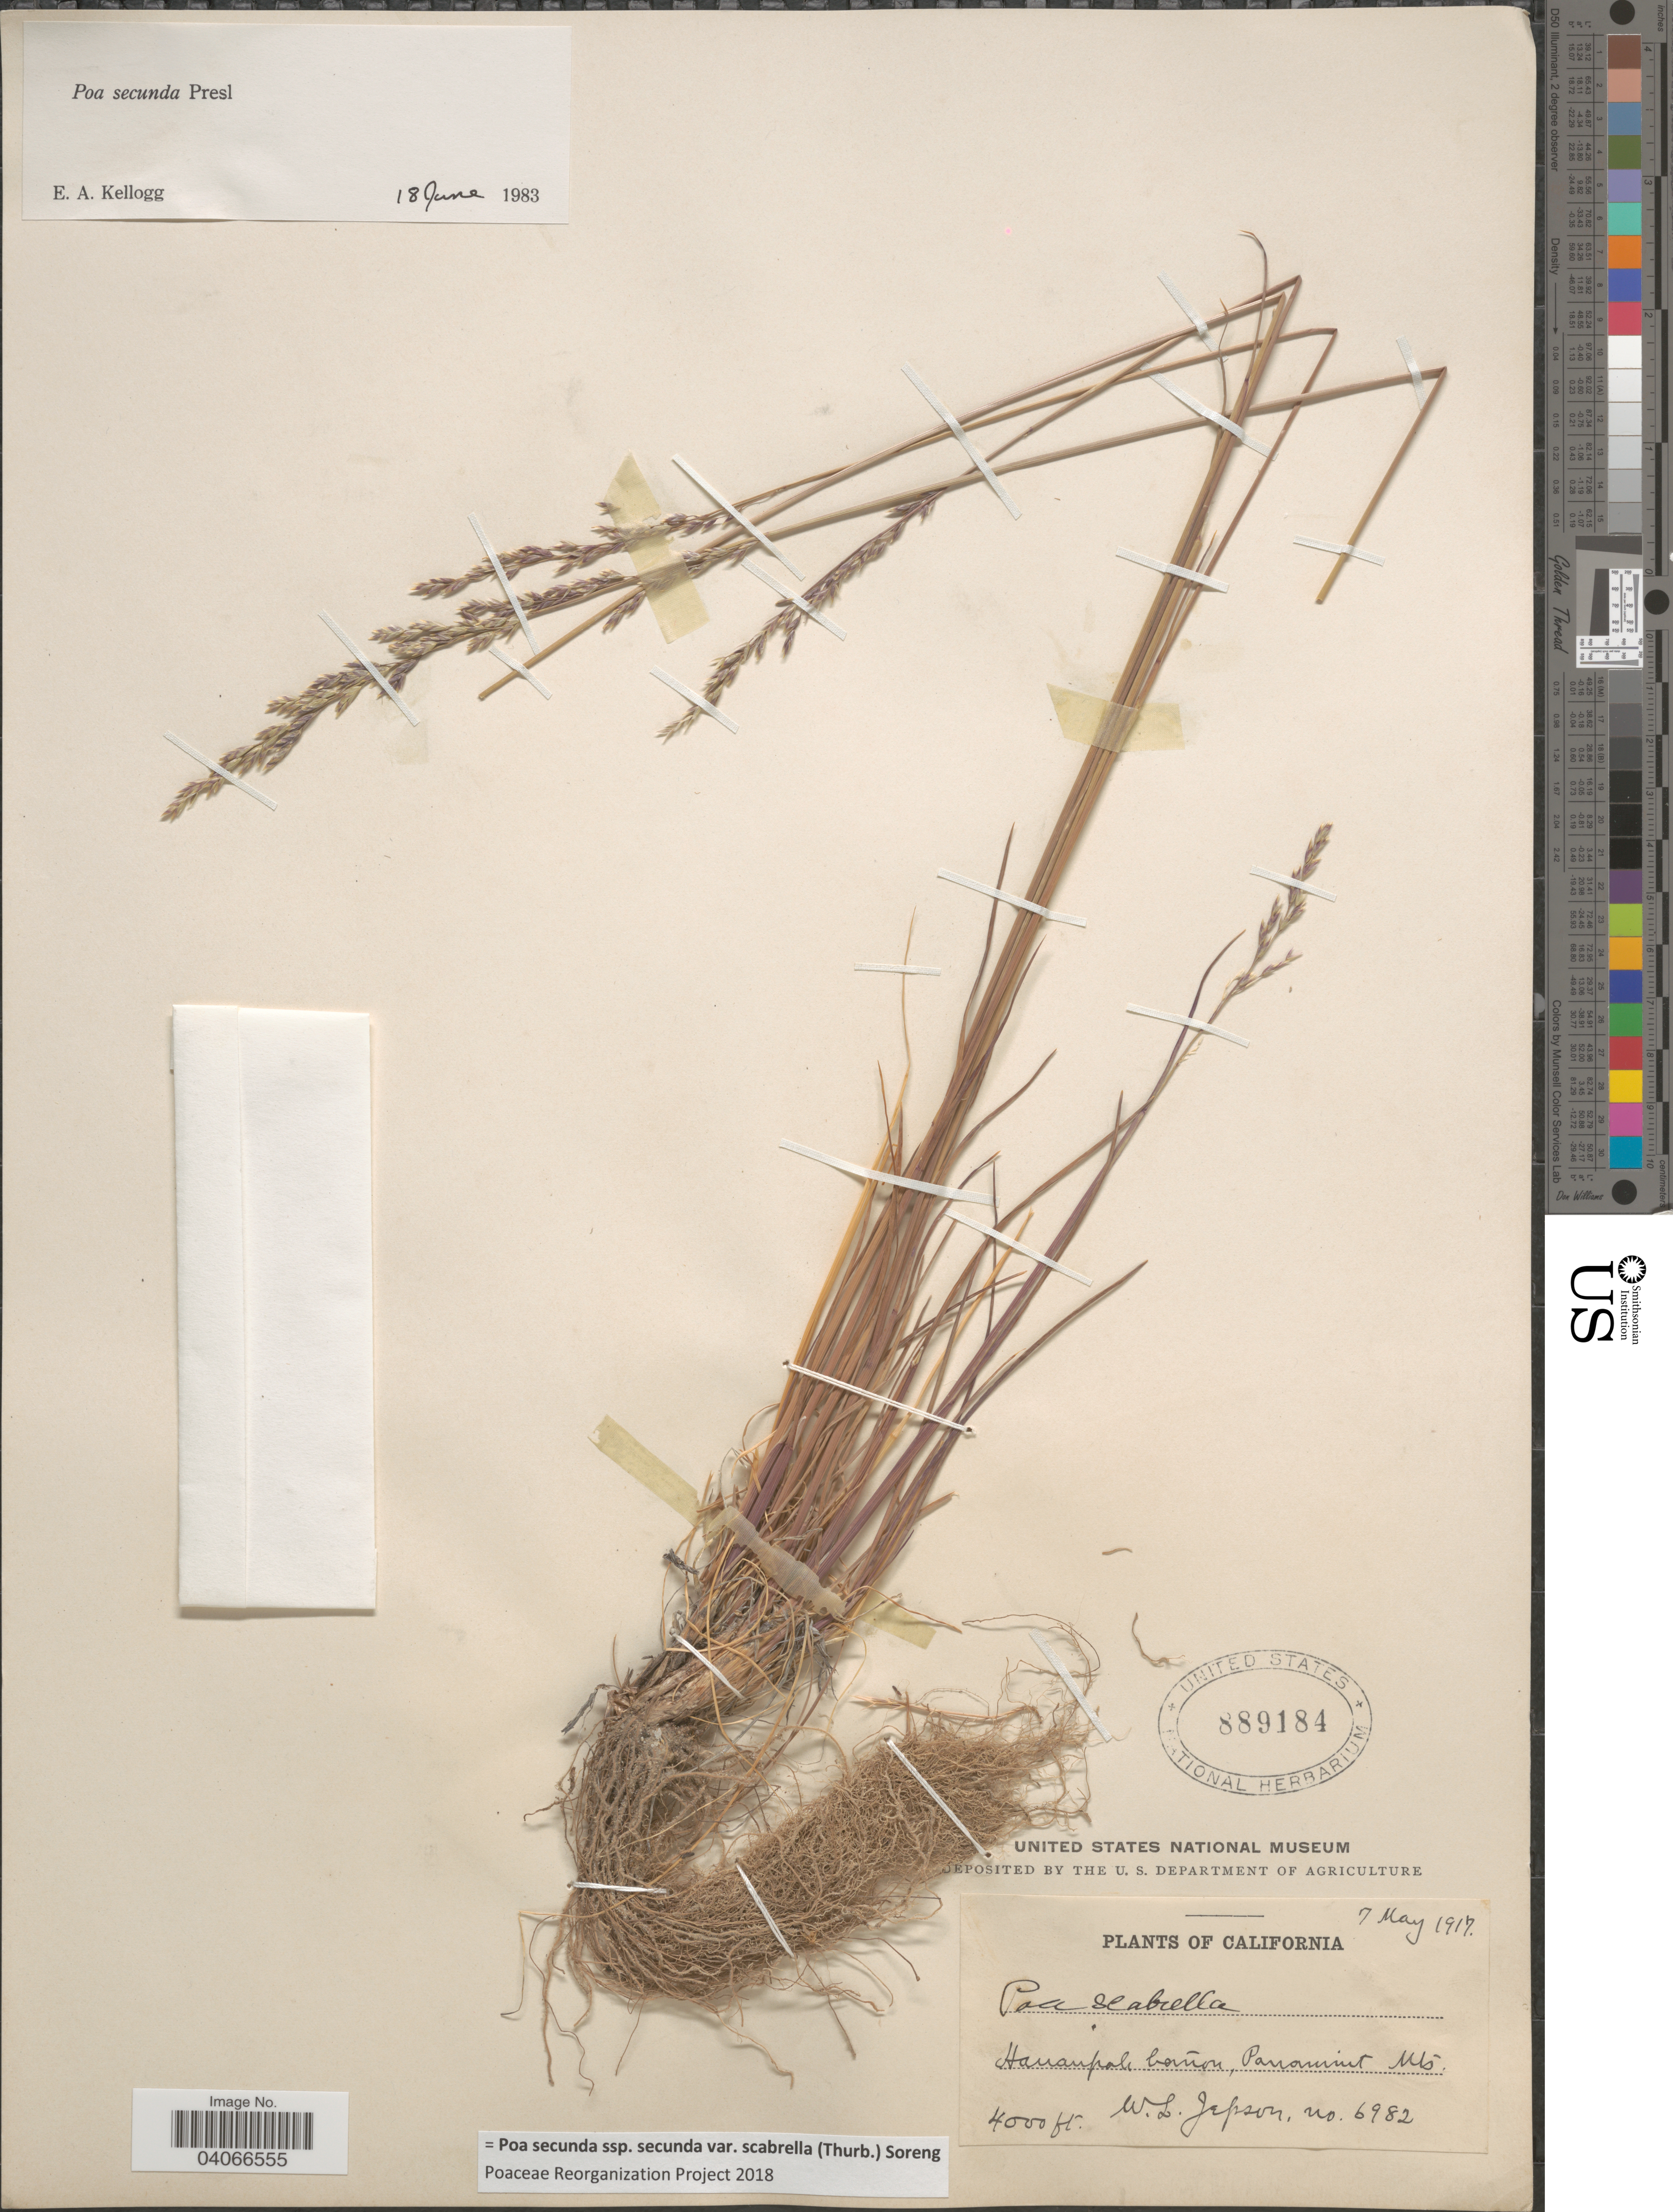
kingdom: Plantae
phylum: Tracheophyta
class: Liliopsida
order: Poales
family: Poaceae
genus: Poa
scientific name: Poa secunda subsp. secunda var. scabrella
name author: (Thurb.) Soreng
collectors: W. L. Jepson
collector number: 6982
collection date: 1917-05-07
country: United States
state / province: California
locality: Hanaupah Cañon, Panamint Mts.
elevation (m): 1219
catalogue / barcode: US 889184